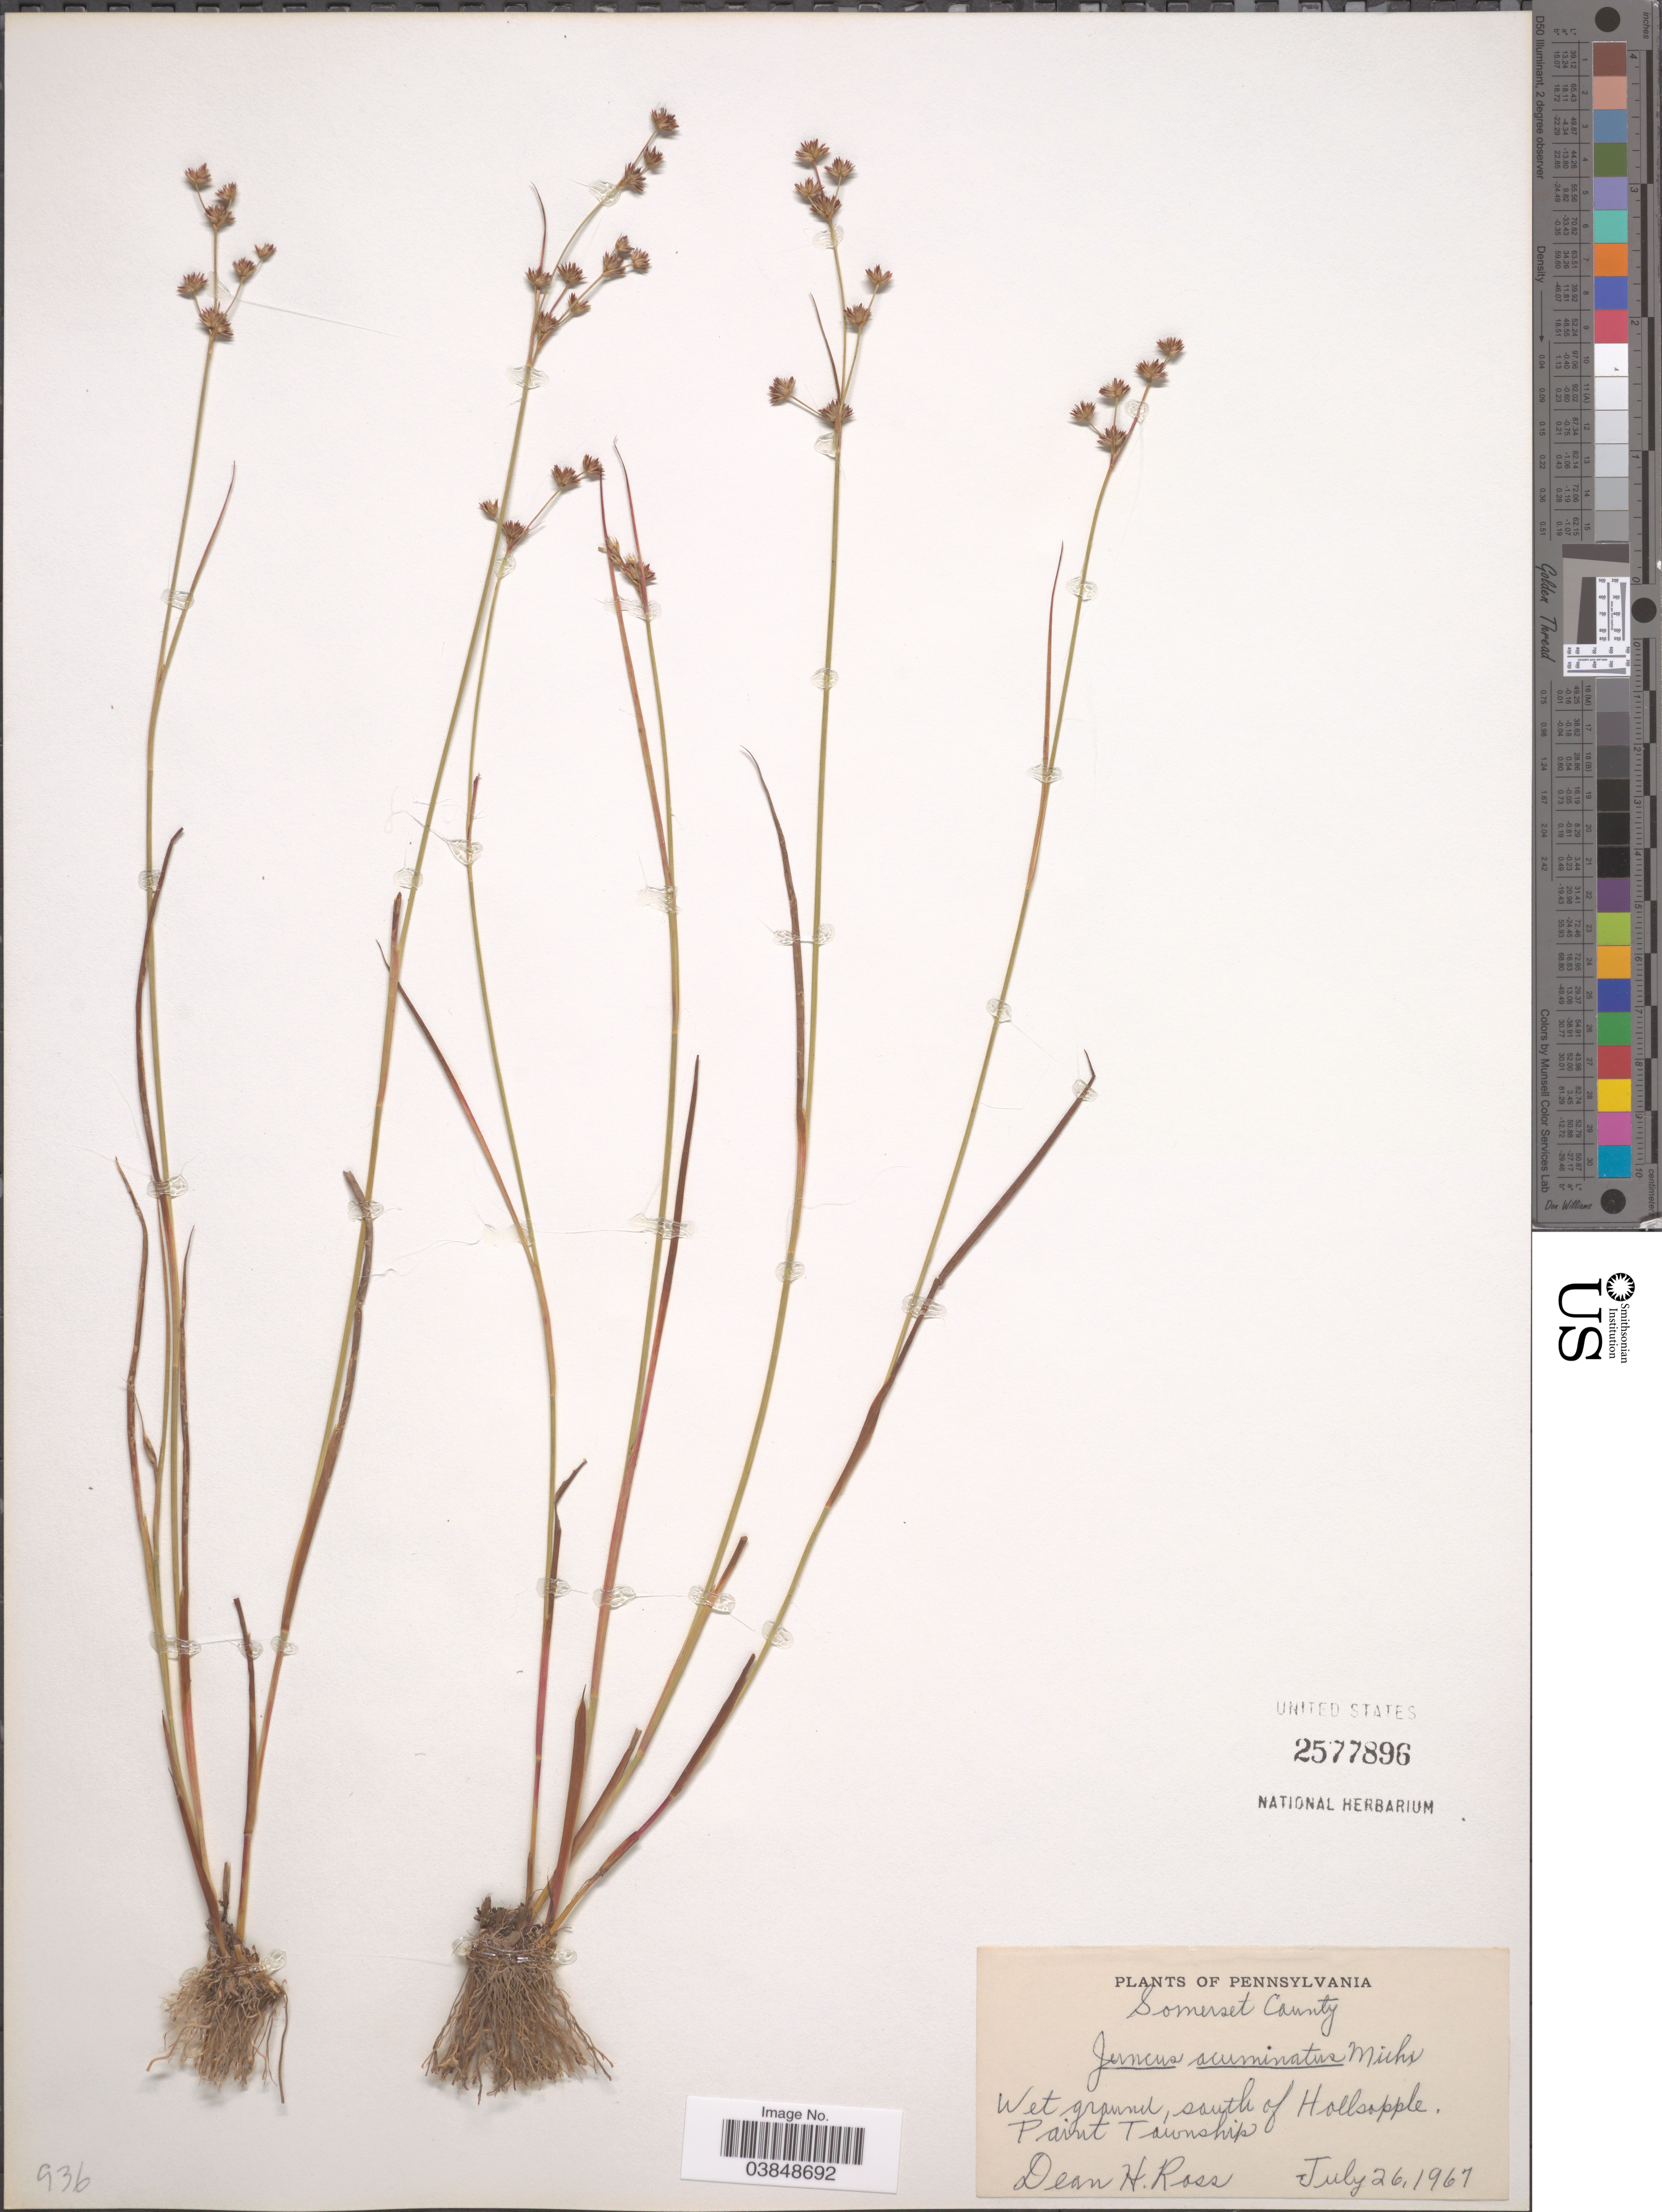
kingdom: Plantae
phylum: Tracheophyta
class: Liliopsida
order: Poales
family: Juncaceae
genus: Juncus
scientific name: Juncus acuminatus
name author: Michx.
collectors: D. Ross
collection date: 1967-07-26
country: United States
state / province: Pennsylvania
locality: Wet ground, south of Hollsopple. Paint Township.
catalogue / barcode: US 2577896